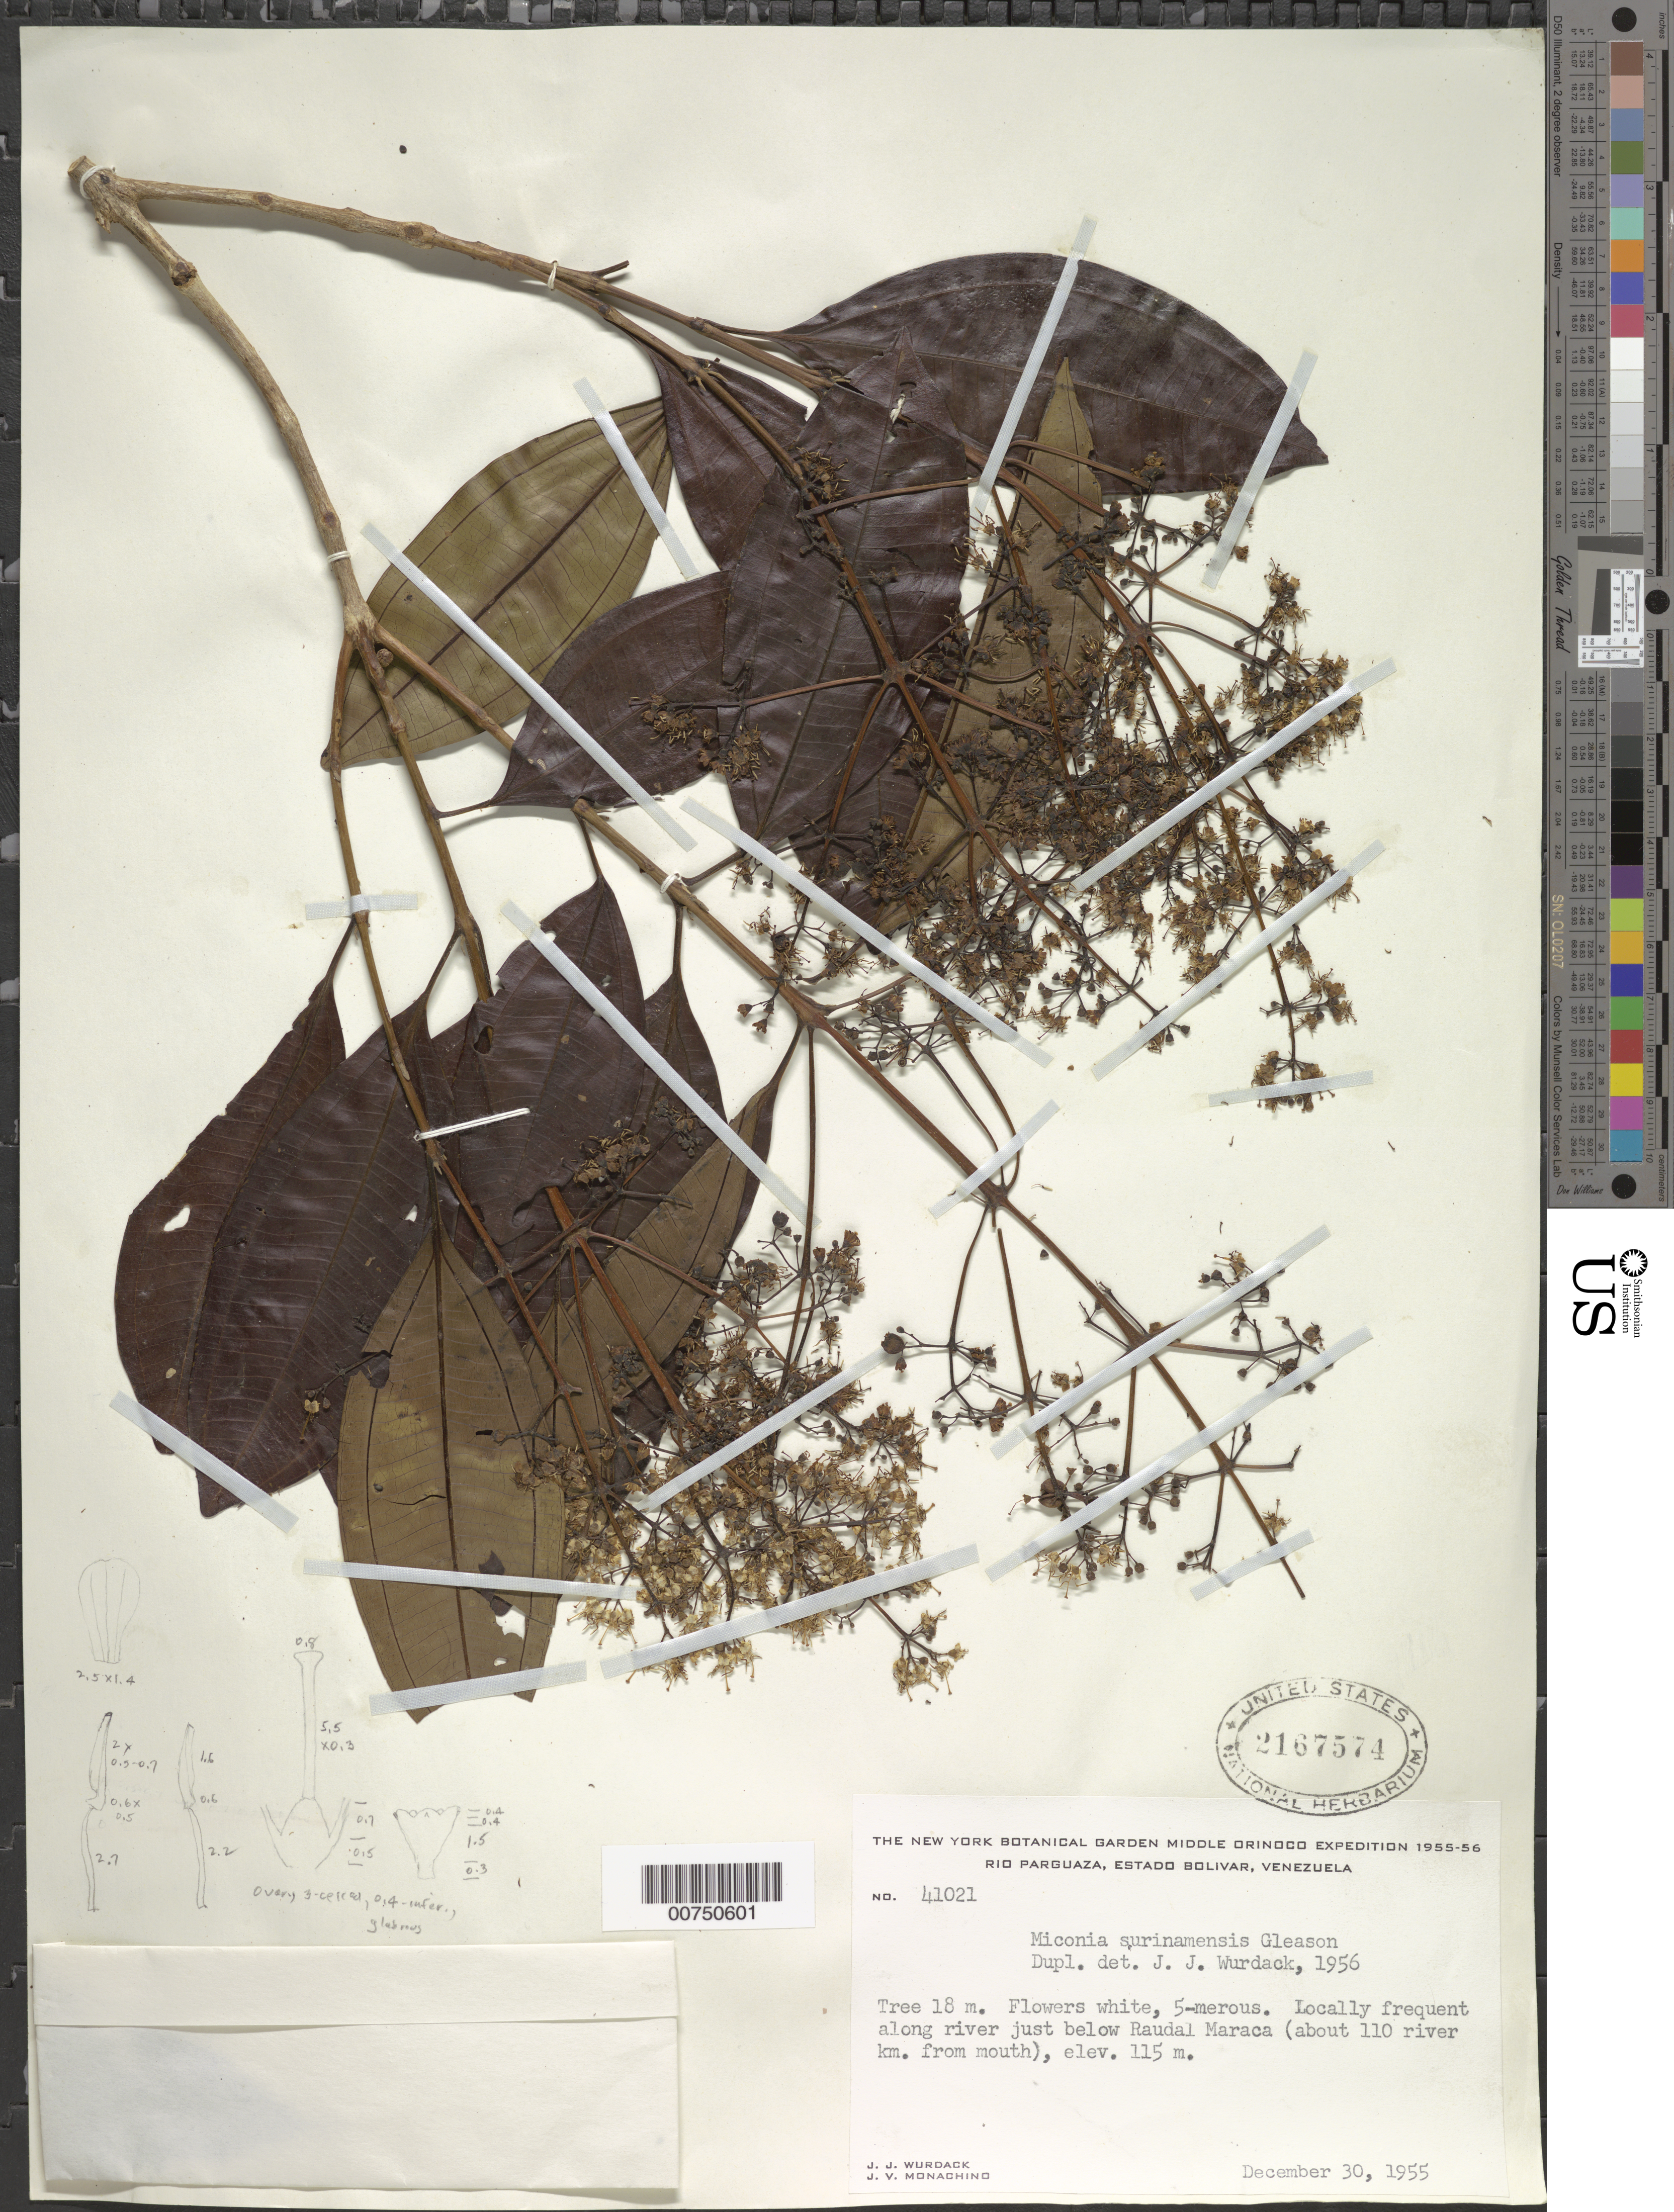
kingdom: Plantae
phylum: Tracheophyta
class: Magnoliopsida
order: Myrtales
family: Melastomataceae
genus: Miconia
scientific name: Miconia surinamensis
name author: Gleason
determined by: Wurdack, John J., (US), US (UNITED STATES)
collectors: J. J. Wurdack & J. V. Monachino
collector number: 41021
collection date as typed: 30-Dec-55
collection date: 1955-12-30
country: Venezuela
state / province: Bolívar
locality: Río Parguaza, just below Raudal Maraca (about 110 river km from mouth)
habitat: Along river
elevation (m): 115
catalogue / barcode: US 2167574